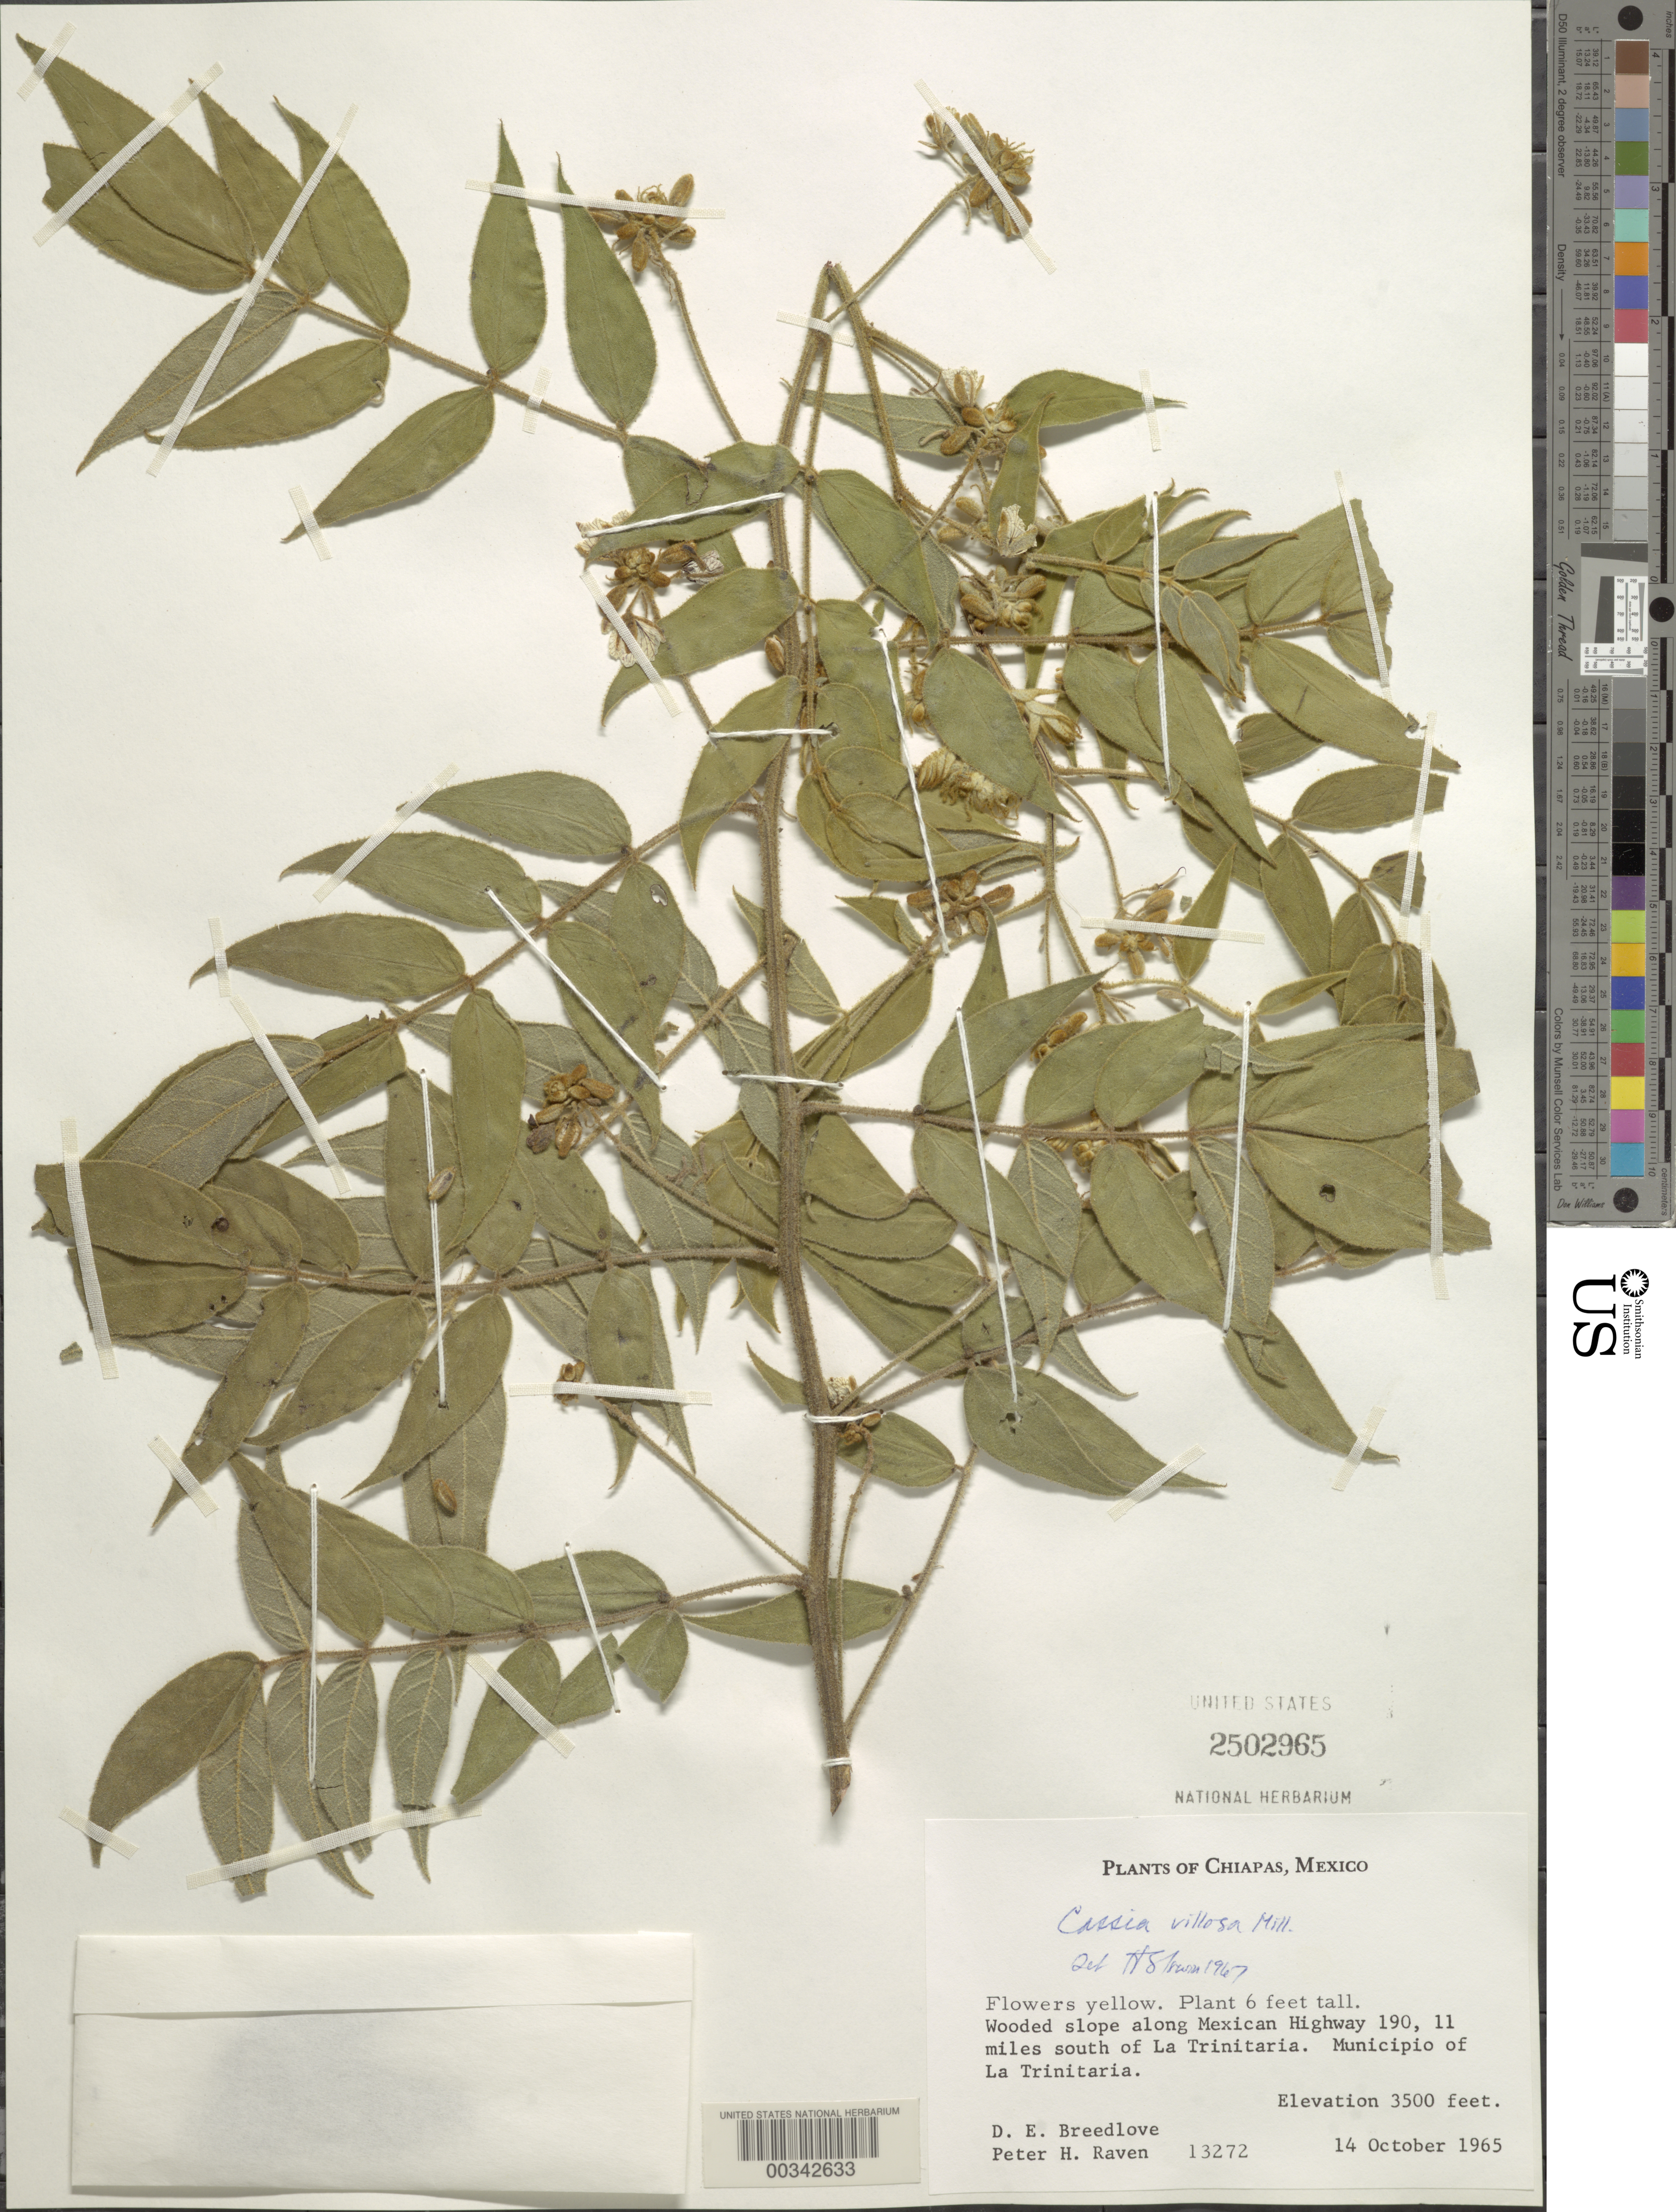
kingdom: Plantae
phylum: Tracheophyta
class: Magnoliopsida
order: Fabales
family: Fabaceae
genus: Senna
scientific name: Senna villosa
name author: (Mill.) H.S. Irwin & Barneby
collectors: D. E. Breedlove & P. H. Raven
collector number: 13272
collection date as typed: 14 Oct 1965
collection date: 1965-10-14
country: Mexico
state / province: Chiapas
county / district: Trinitaria, La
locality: Along Mexican highway 190, 11 mi S of La Trinitaria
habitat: Wooded slope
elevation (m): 1067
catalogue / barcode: US 2502965